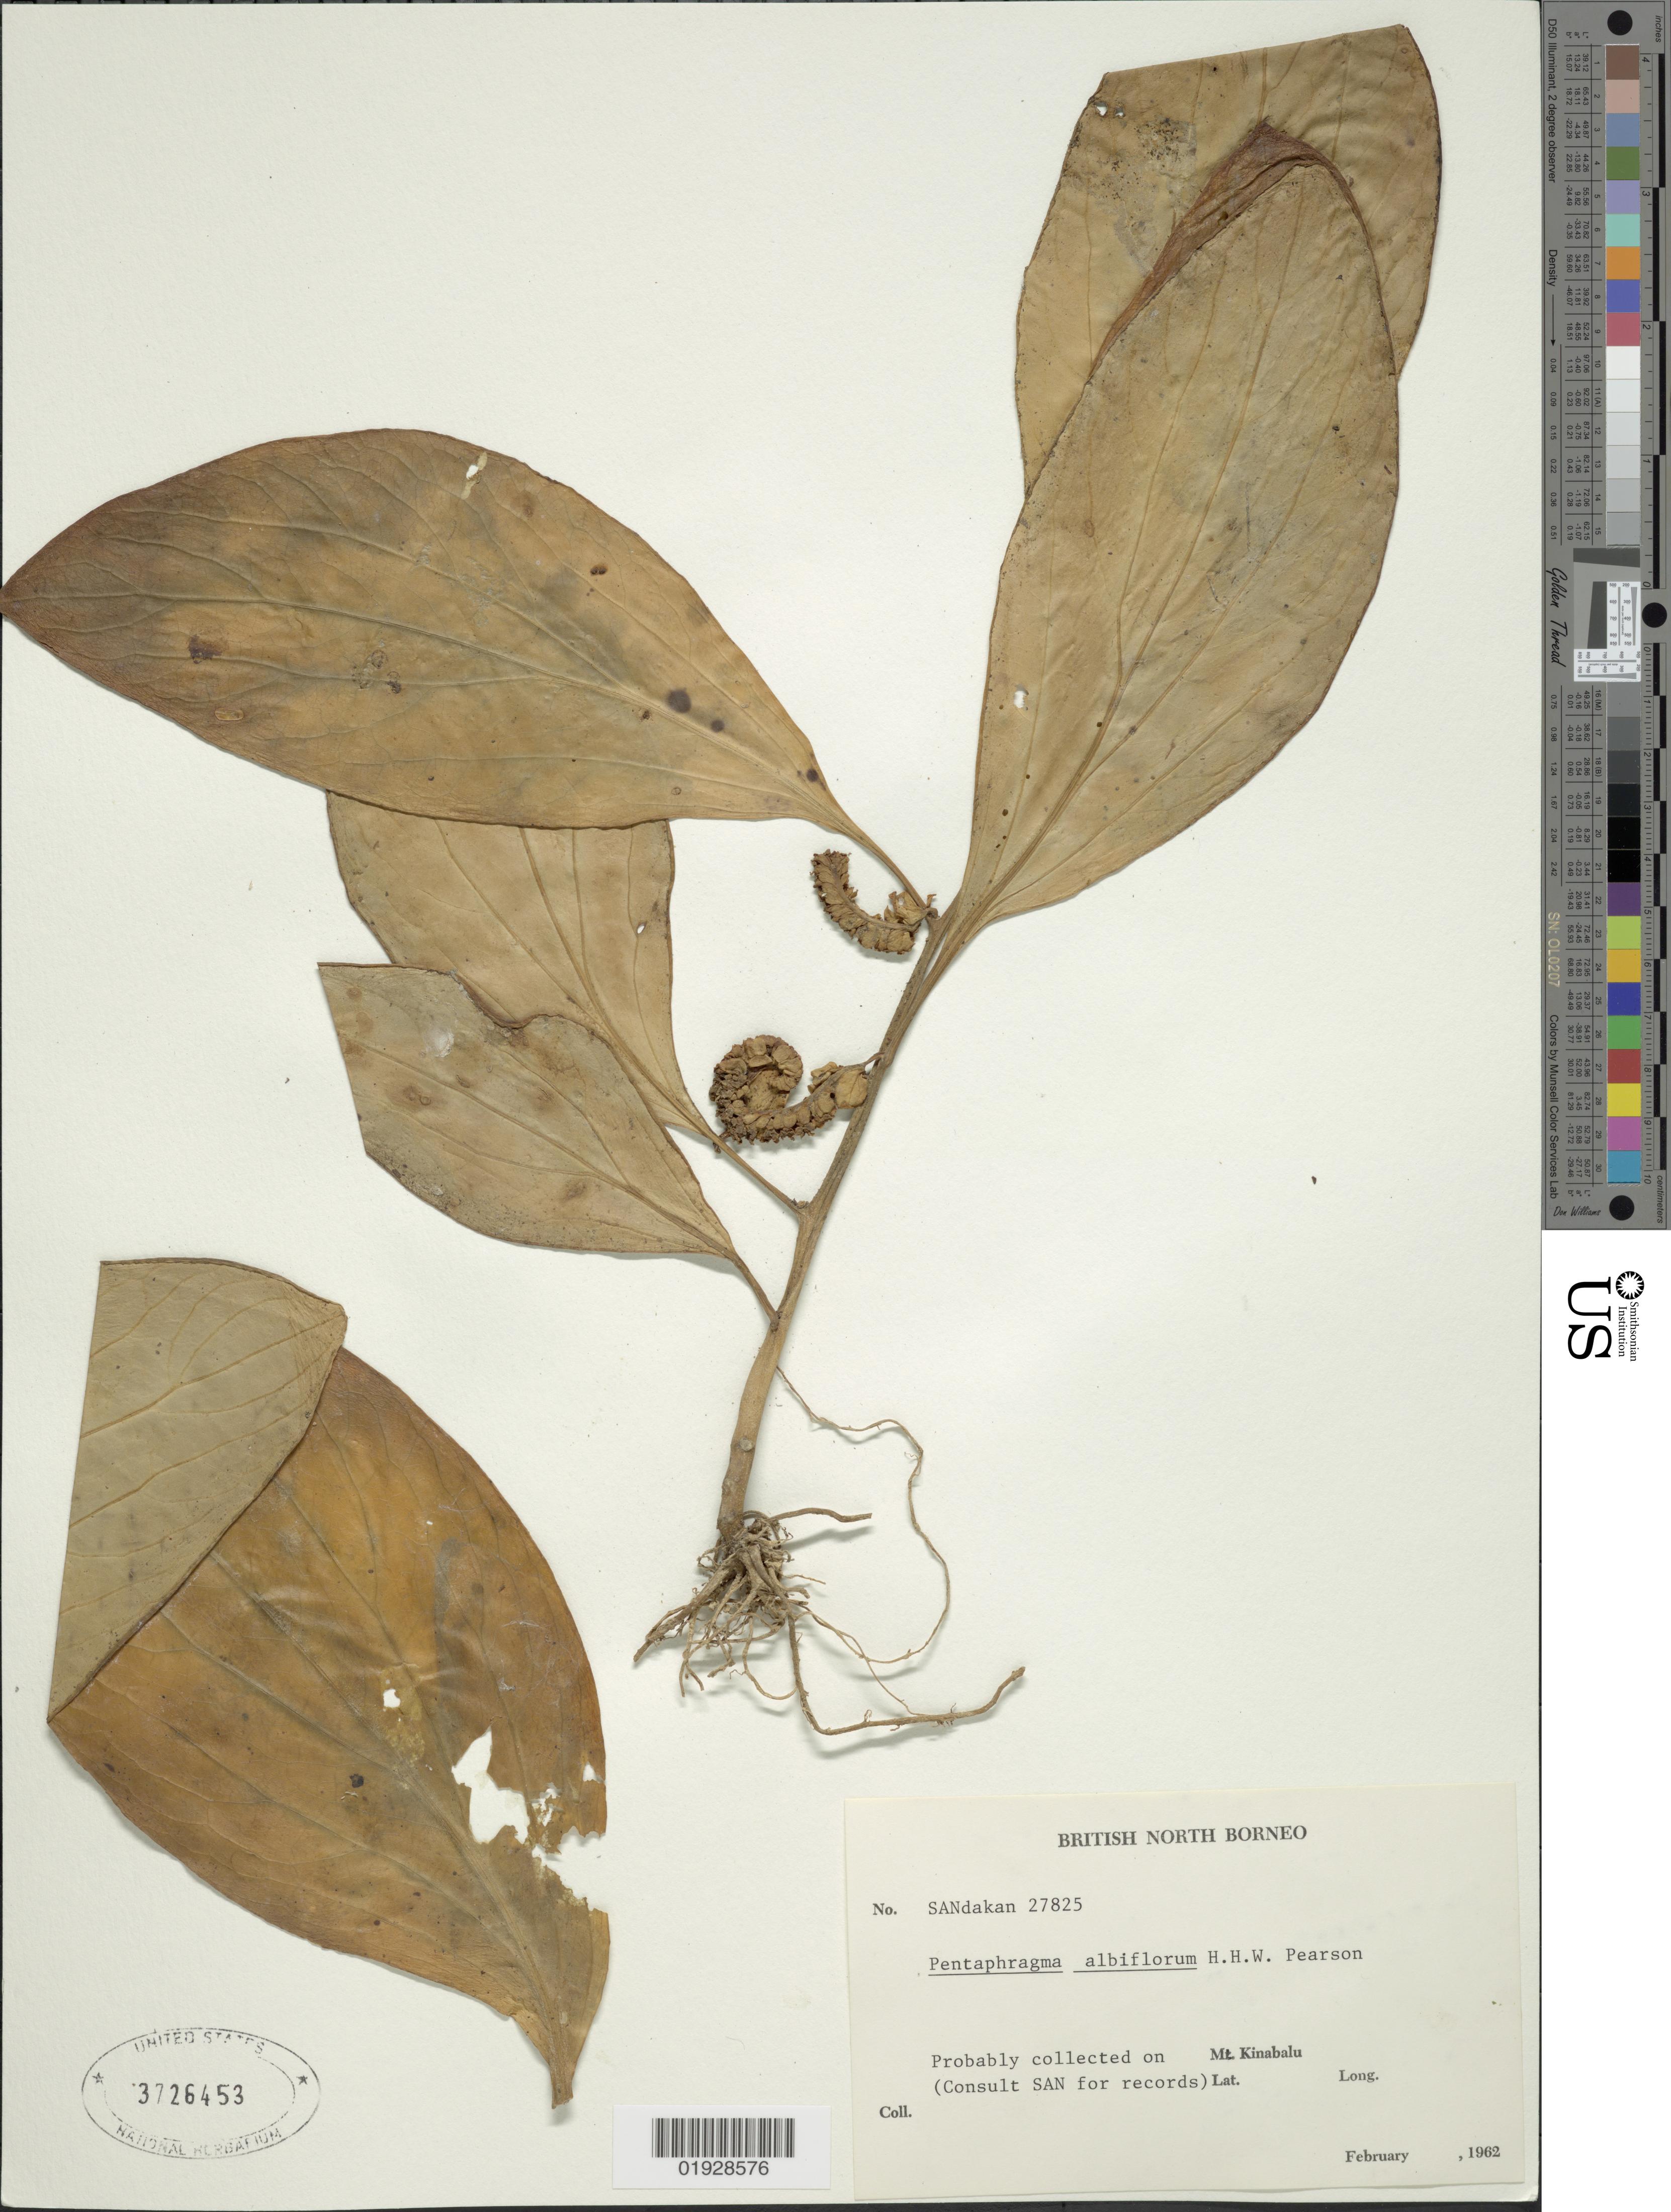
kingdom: Plantae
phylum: Tracheophyta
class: Magnoliopsida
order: Asterales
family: Pentaphragmataceae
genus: Pentaphragma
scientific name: Pentaphragma albiflorum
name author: H. Pearson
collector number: SANdakan 27825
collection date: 1962-02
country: Malaysia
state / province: Sabah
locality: British North Borneo. Mt. Kinabalu.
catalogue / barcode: US 3726453